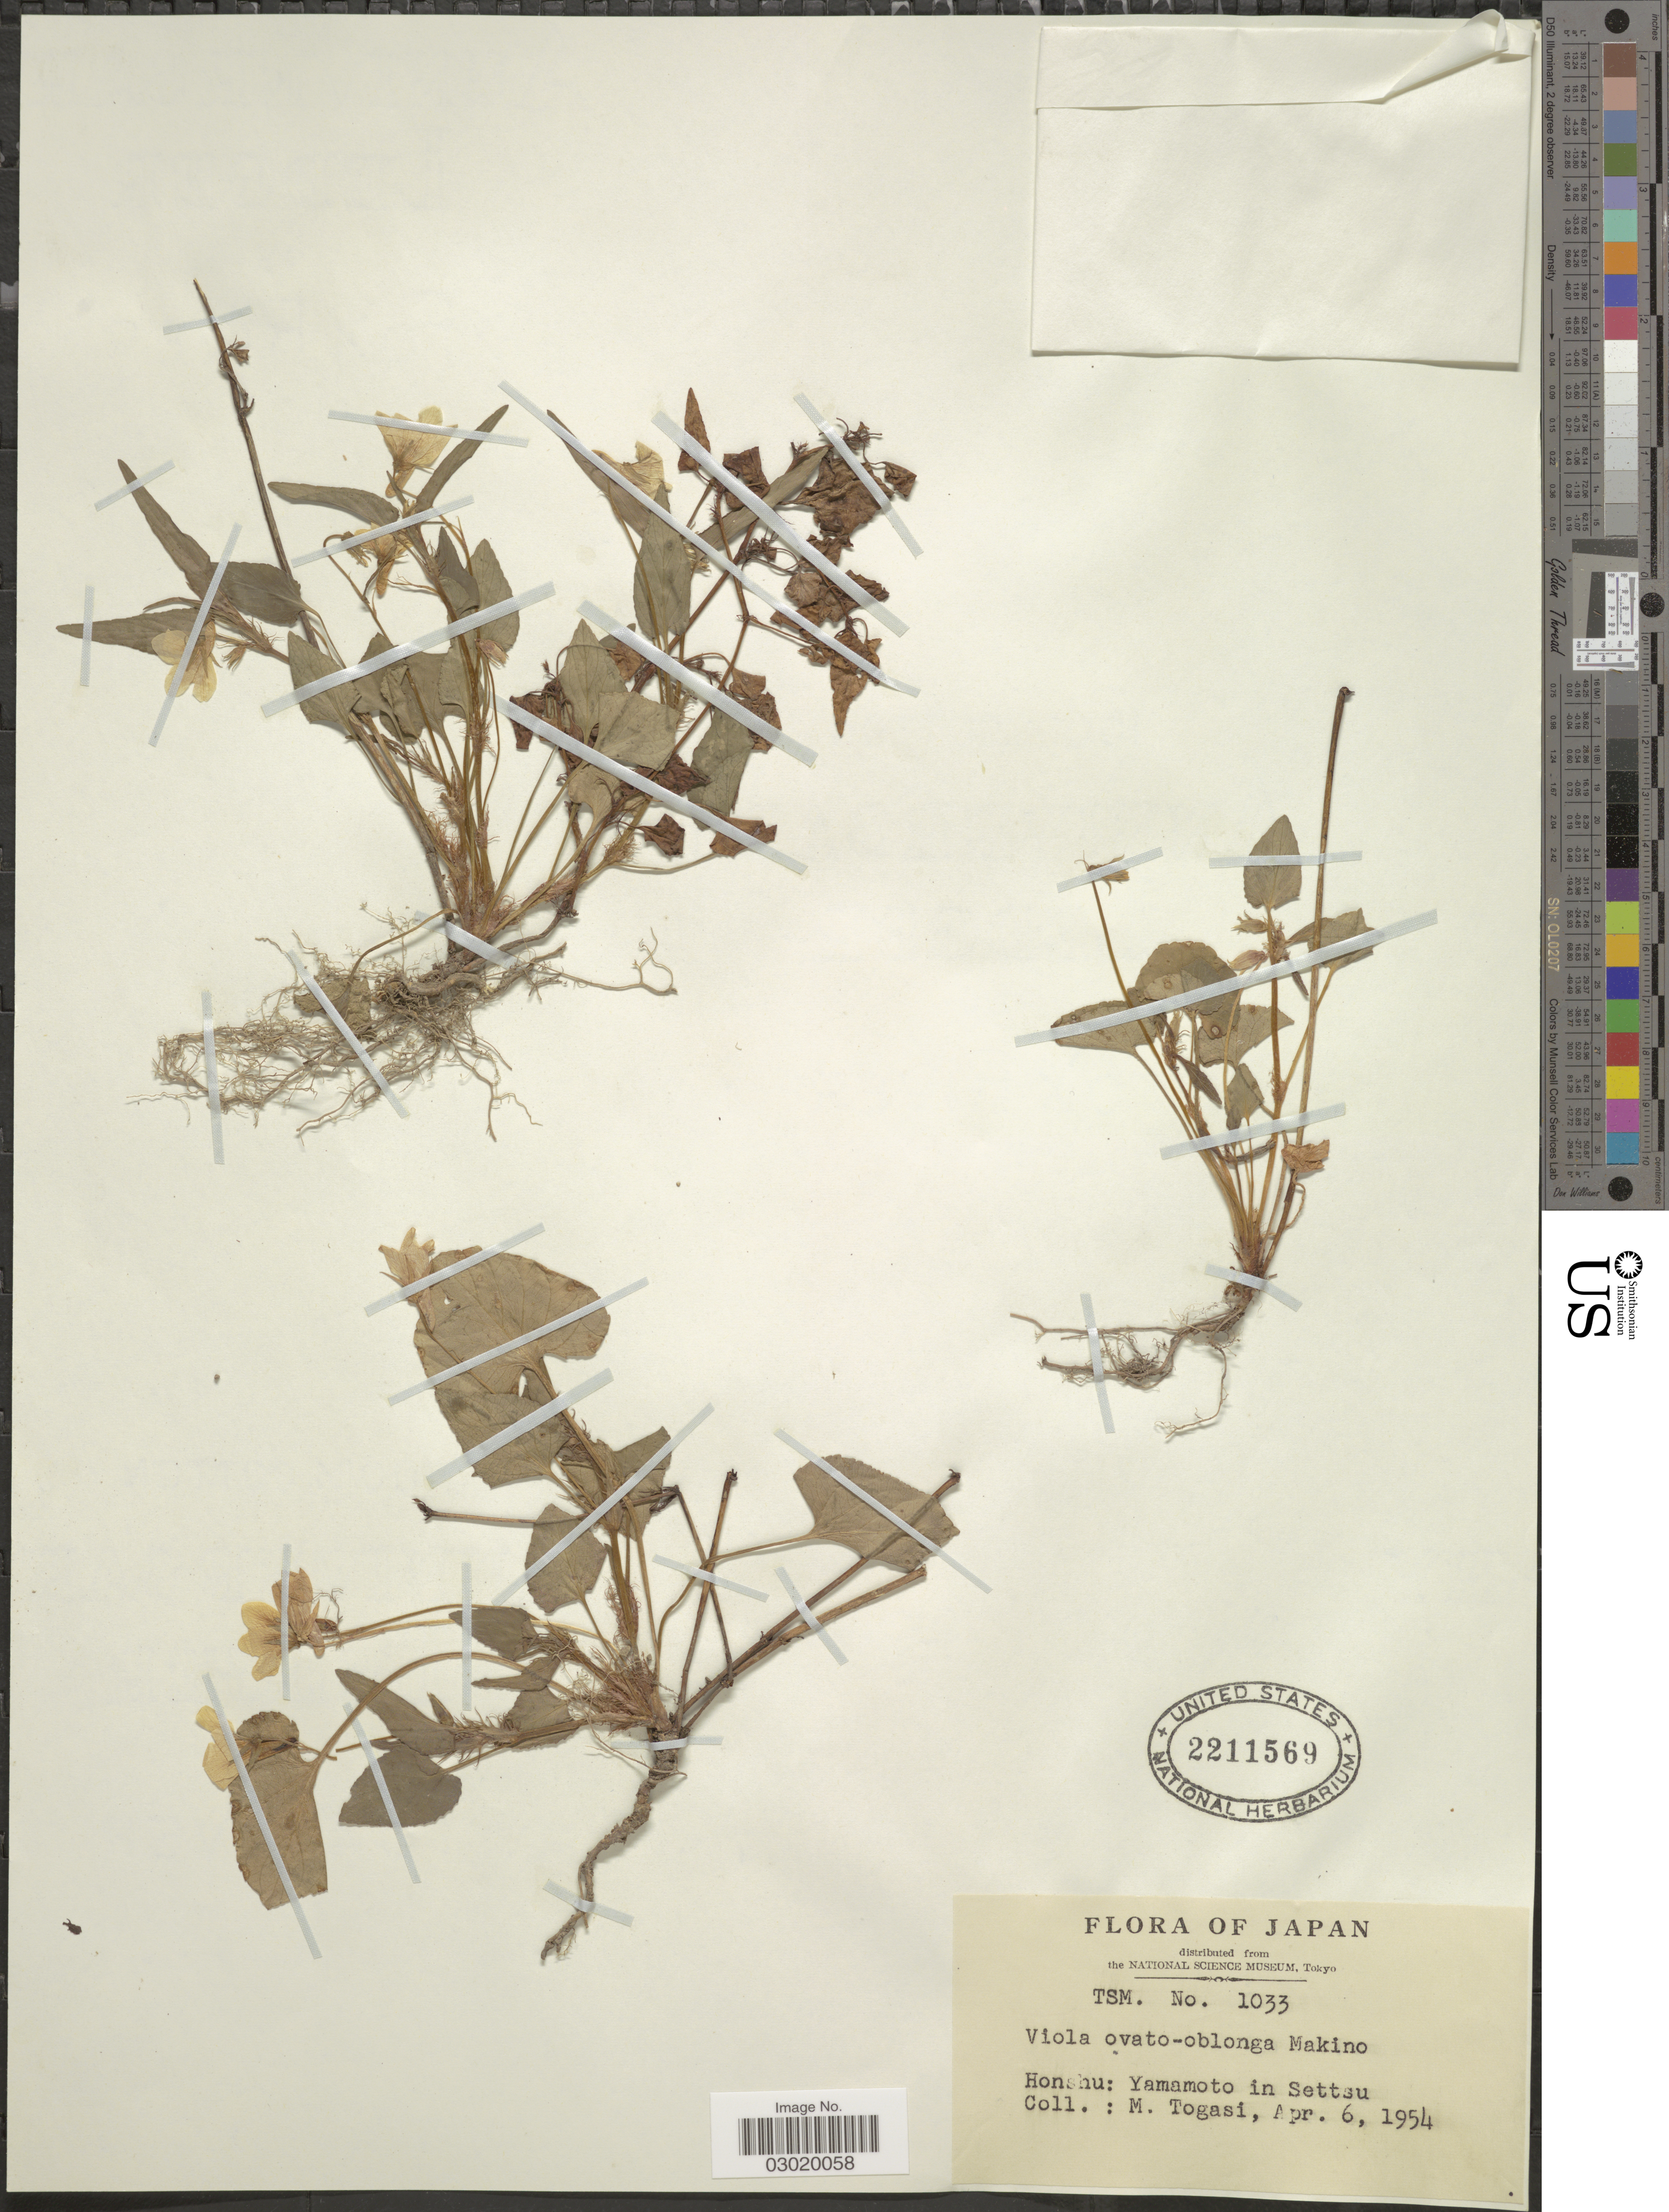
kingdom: Plantae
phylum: Tracheophyta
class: Magnoliopsida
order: Malpighiales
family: Violaceae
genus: Viola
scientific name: Viola ovato-oblonga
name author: Makino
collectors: M. Togasi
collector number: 1033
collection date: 1954-04-06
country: Japan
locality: Honshu: Yamamoto in Settsu.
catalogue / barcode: US 2211569